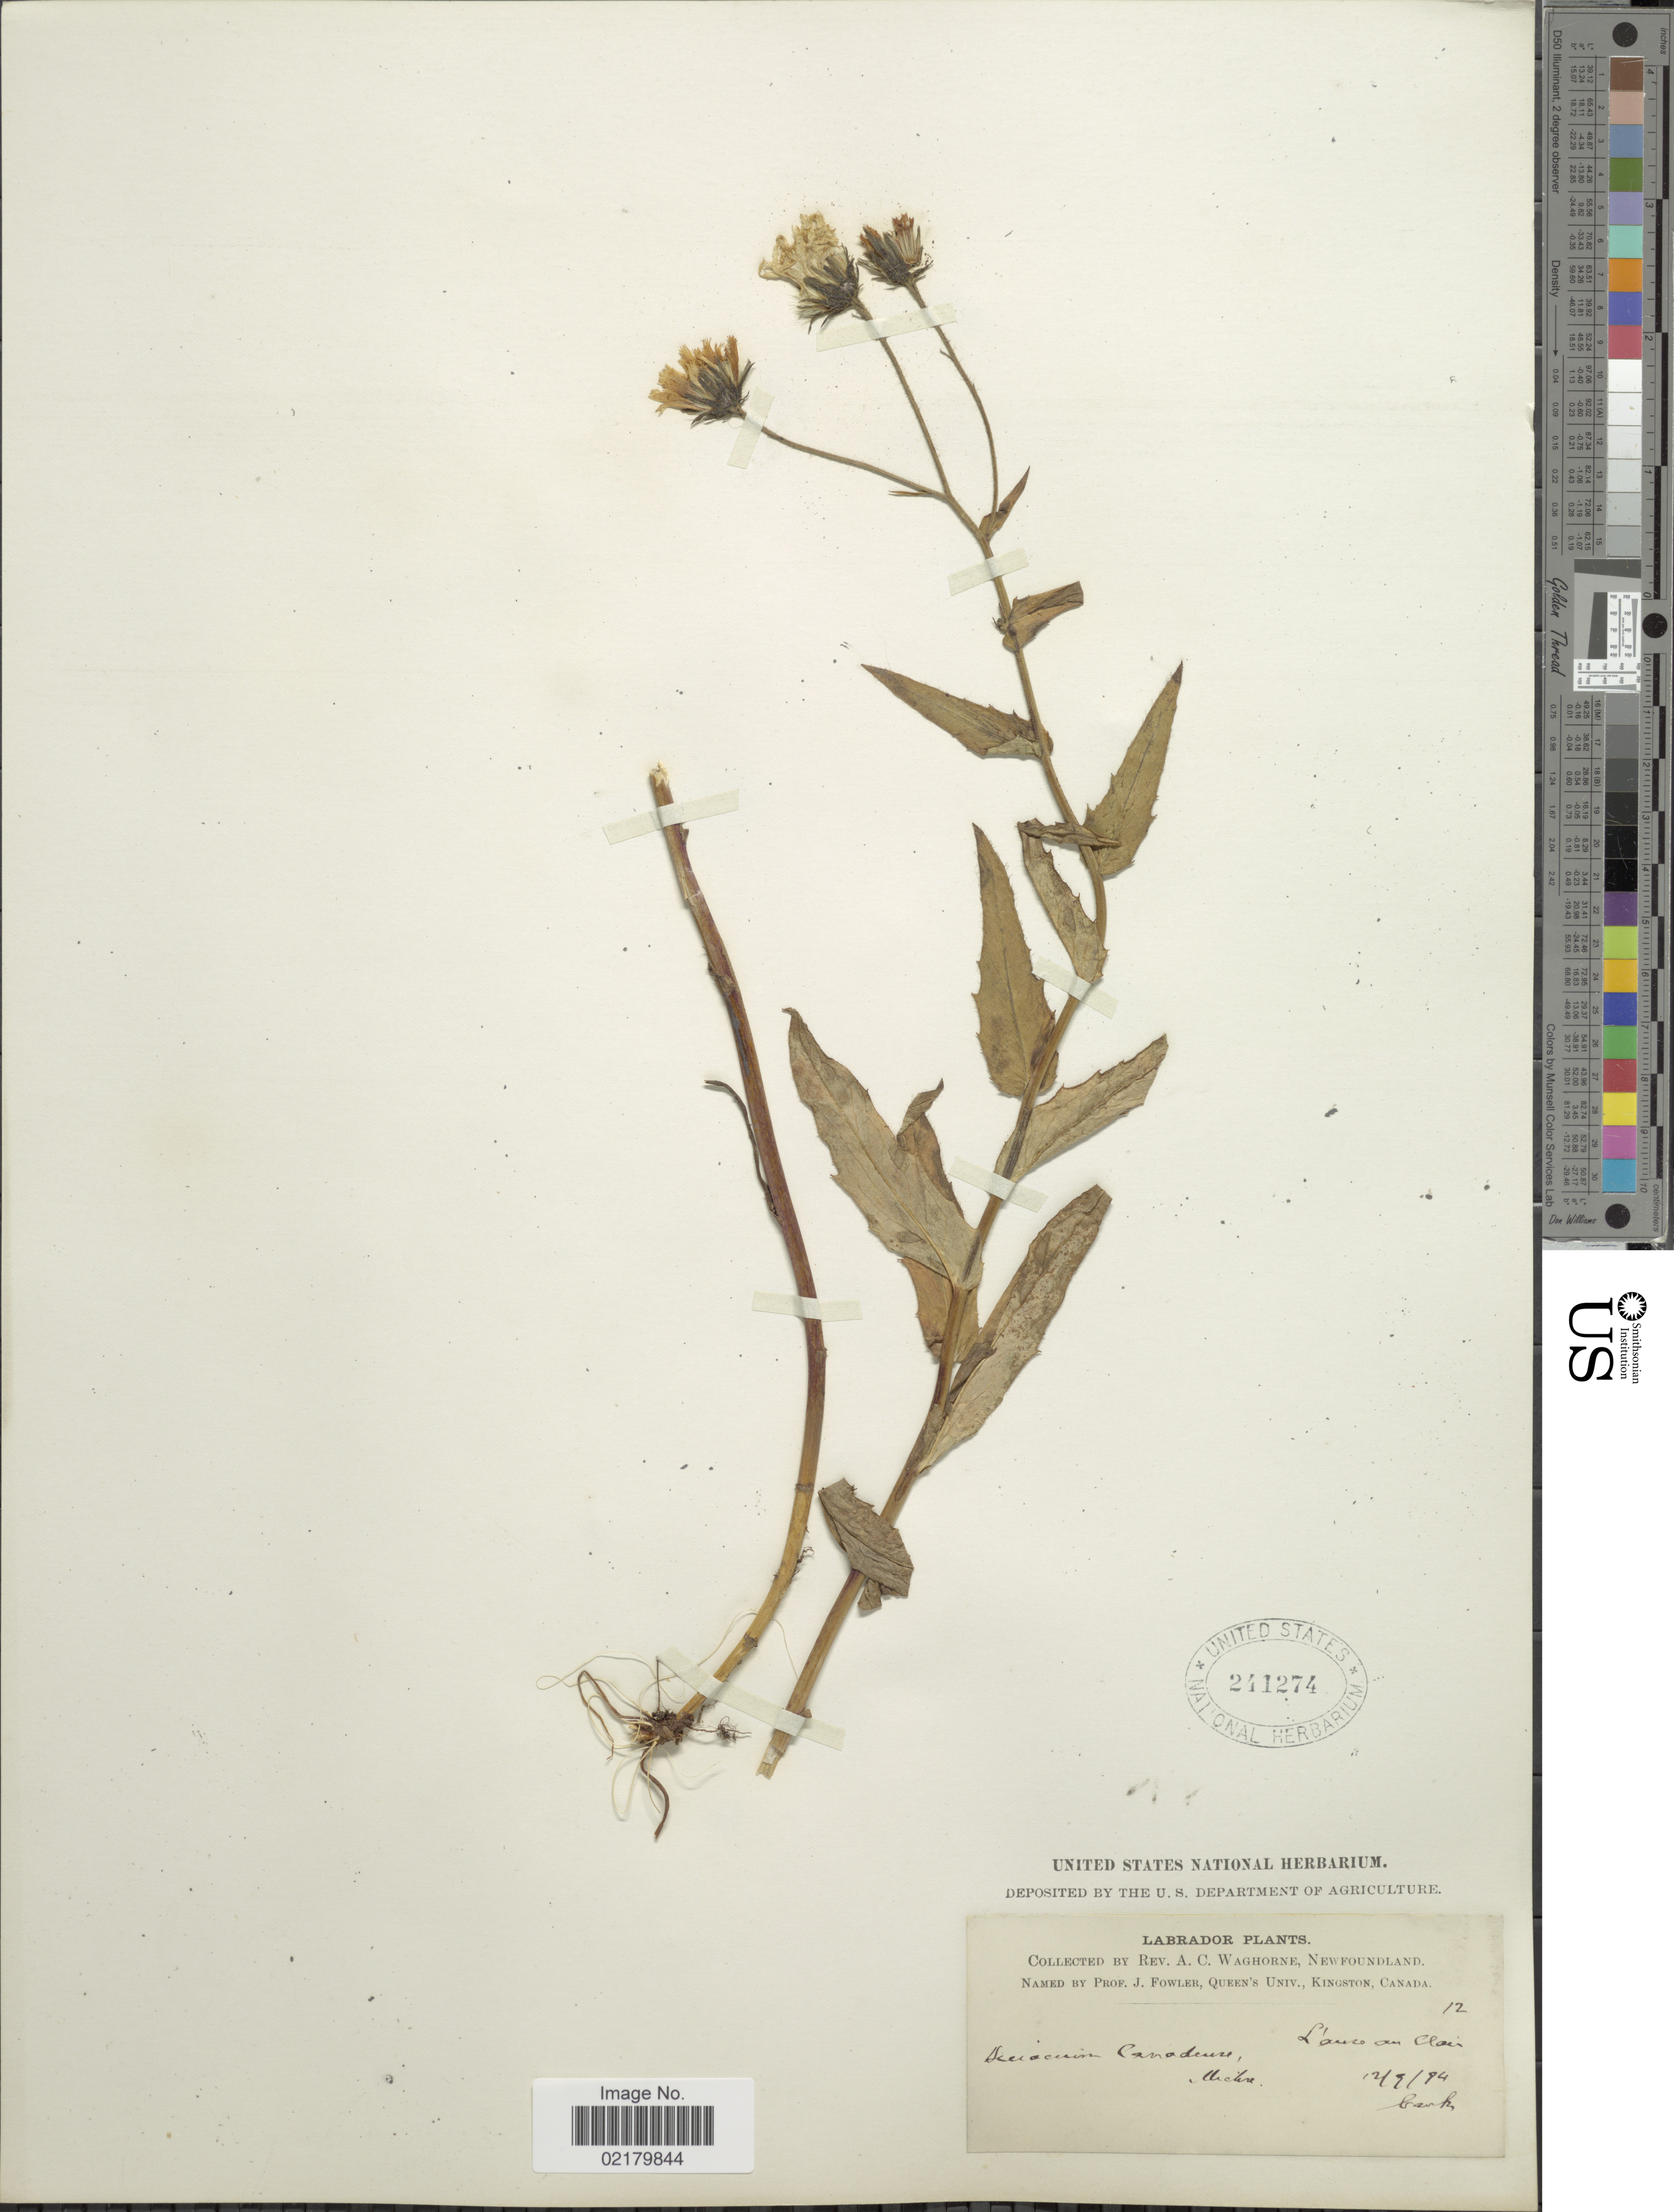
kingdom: Plantae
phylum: Tracheophyta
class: Magnoliopsida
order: Asterales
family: Asteraceae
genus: Hieracium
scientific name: Hieracium canadense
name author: Michx.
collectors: A. Waghorne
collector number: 12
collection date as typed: Transcribed d/m/y: 12/7/84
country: Canada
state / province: Newfoundland and Labrador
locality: Labrador, L'Anse au Clair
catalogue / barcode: US 241274